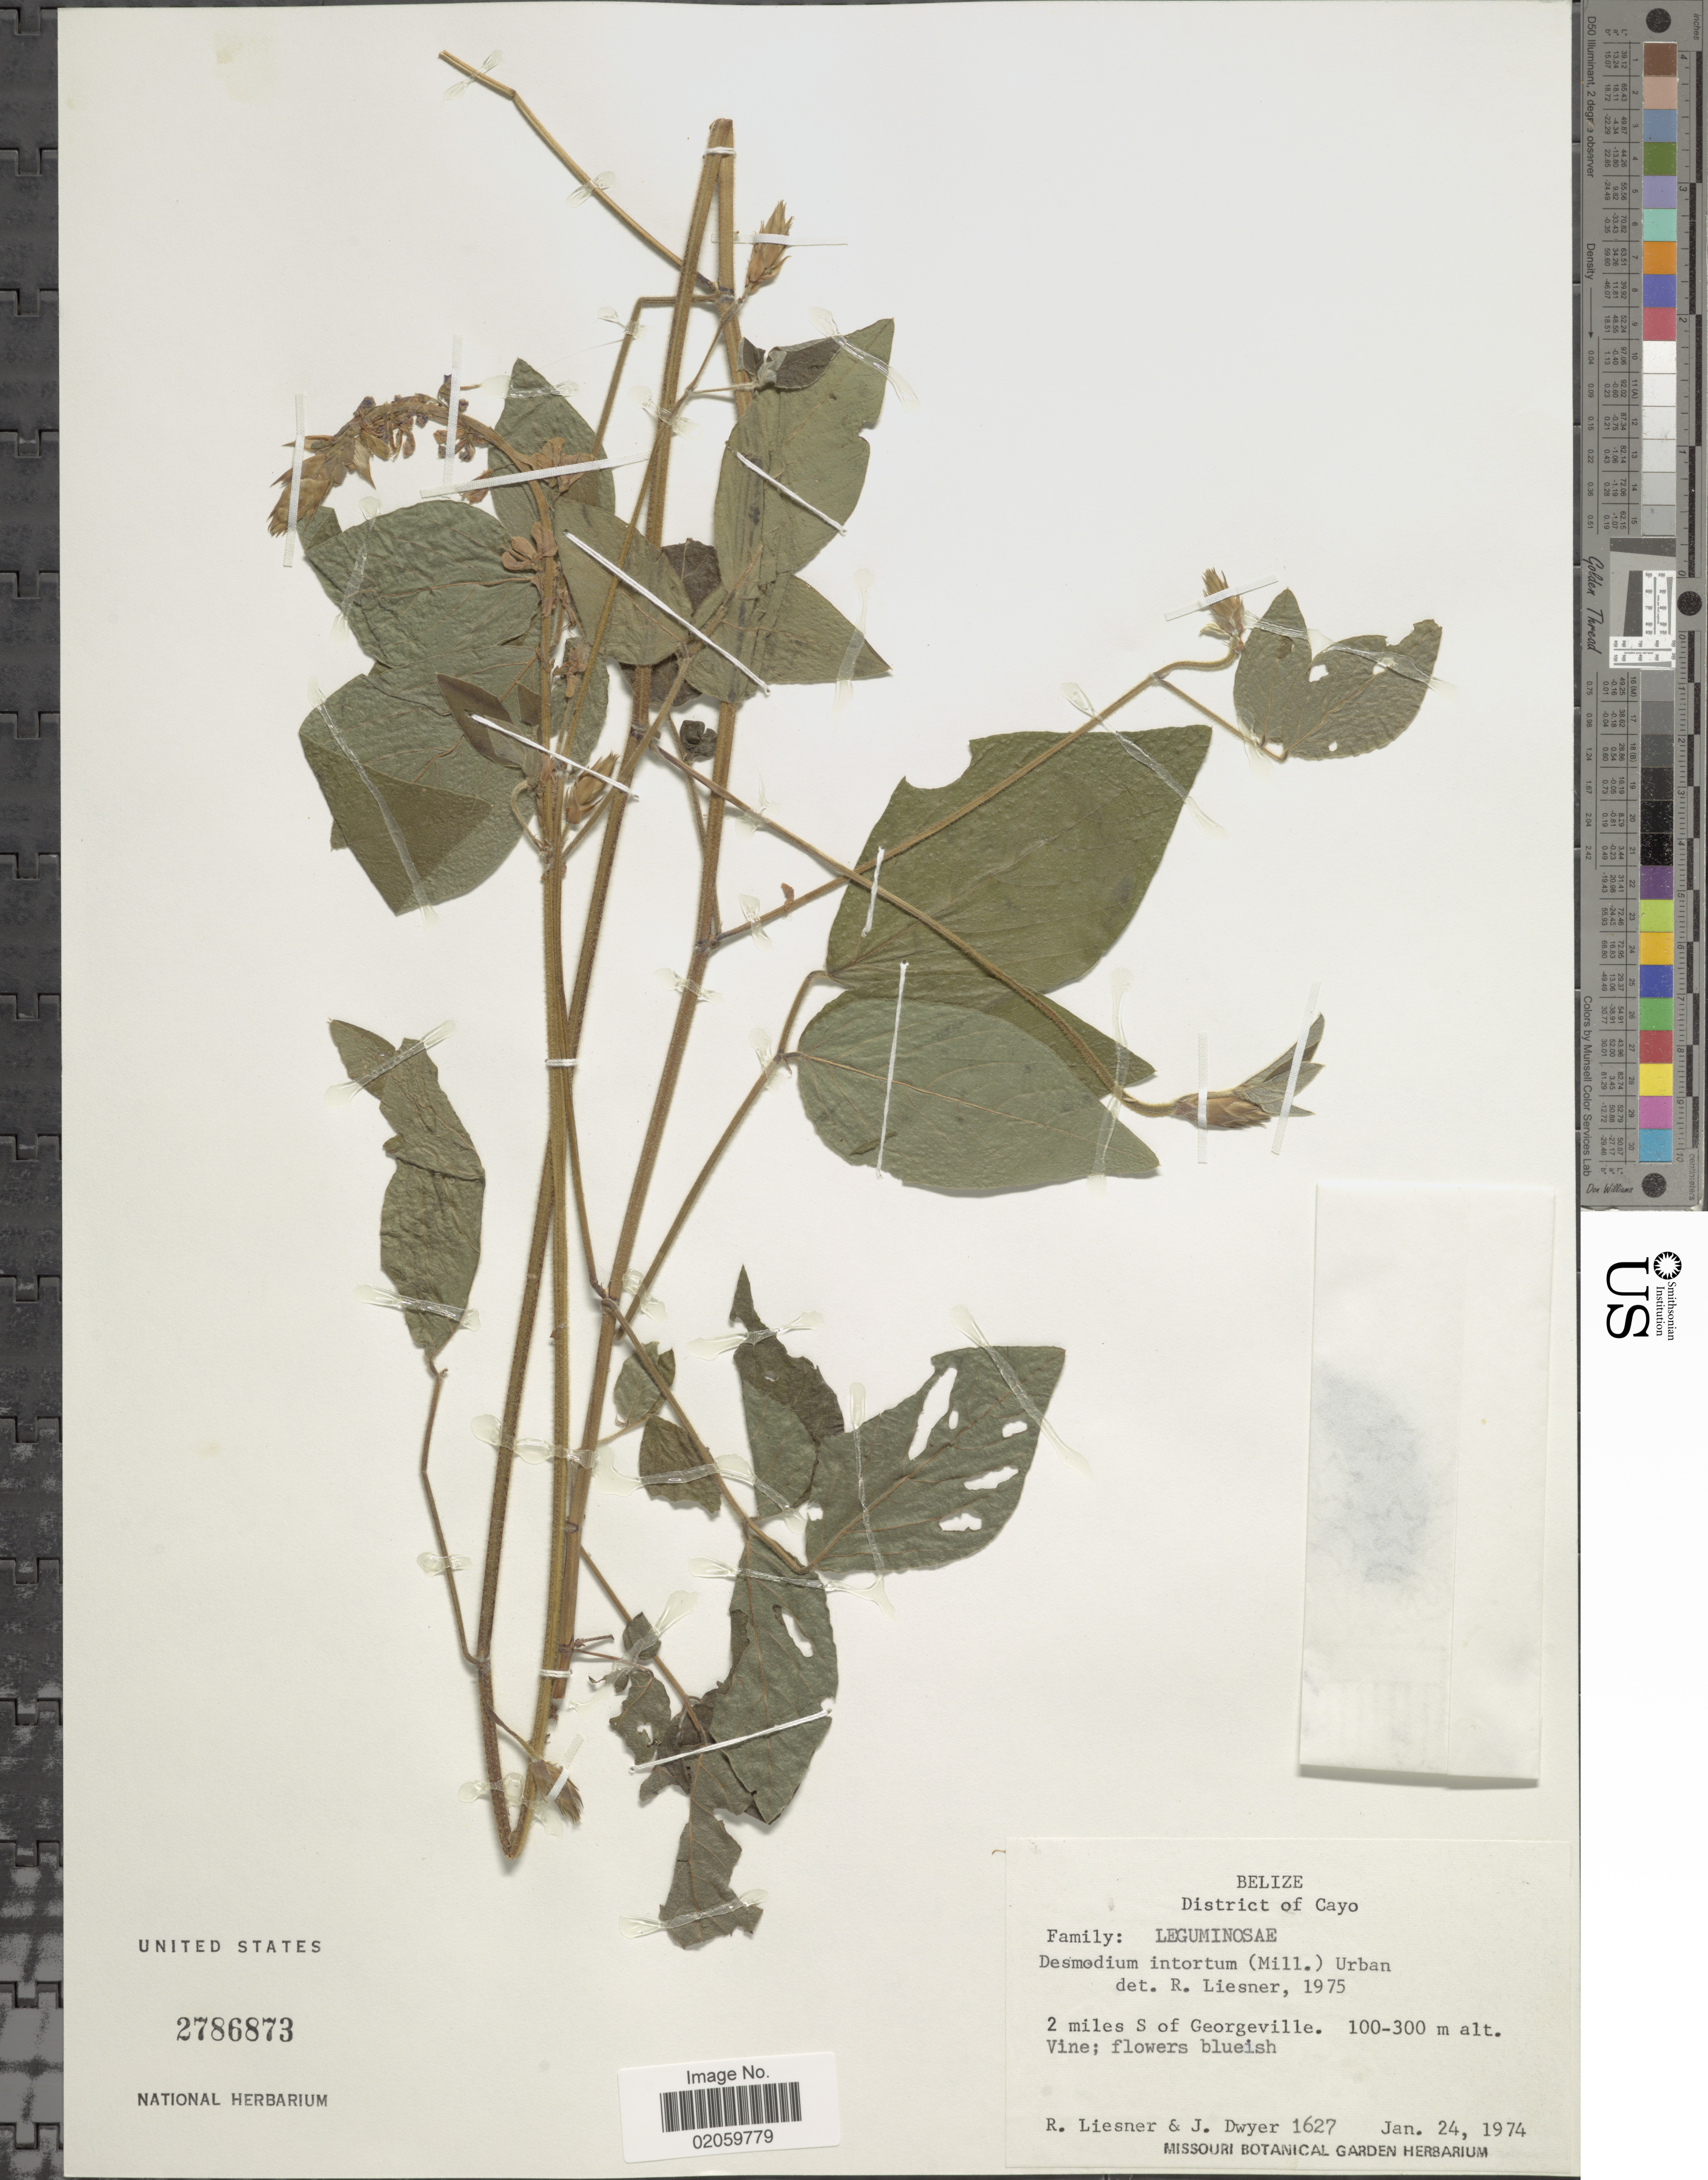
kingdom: Plantae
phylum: Tracheophyta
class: Magnoliopsida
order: Fabales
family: Fabaceae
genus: Desmodium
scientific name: Desmodium intortum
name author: (Mill.) Urb.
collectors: R. L. Liesner & J. Dwyer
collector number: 1627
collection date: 1974-01-24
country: Belize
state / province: Cayo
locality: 2 miles S of Georgeville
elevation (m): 100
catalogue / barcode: US 2786873